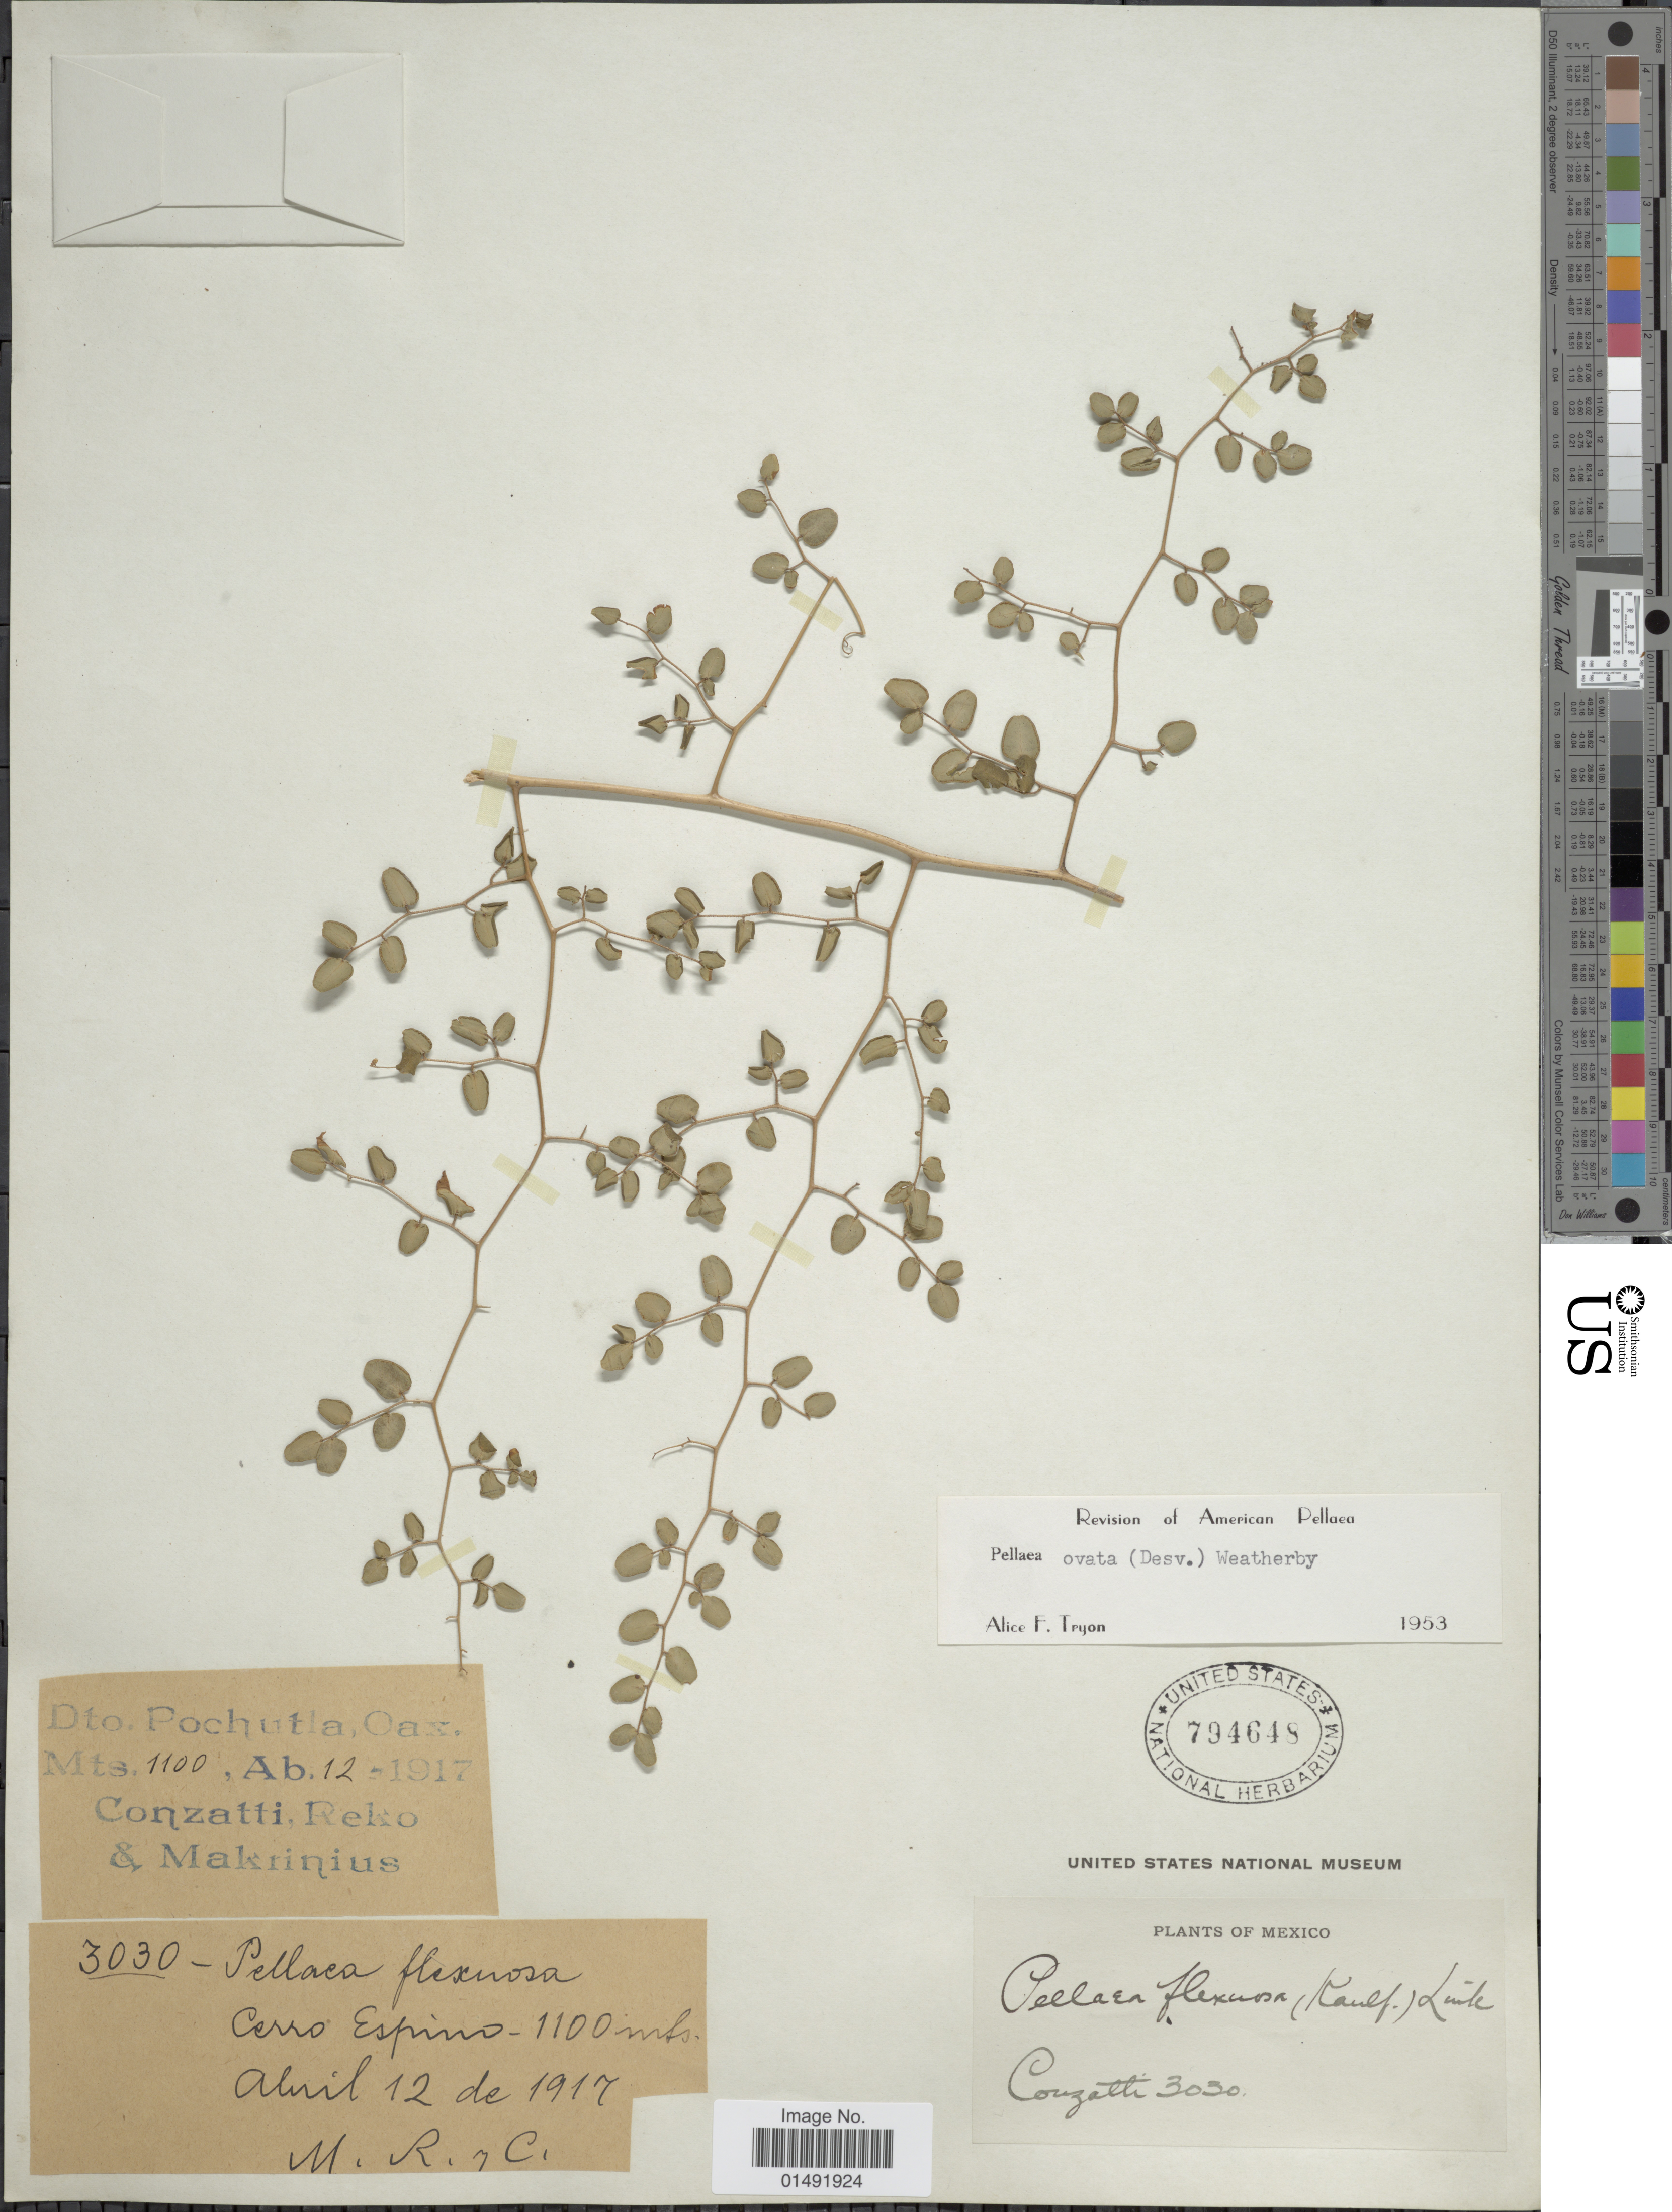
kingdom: Plantae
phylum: Tracheophyta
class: Polypodiopsida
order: Polypodiales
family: Pteridaceae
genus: Pellaea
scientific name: Pellaea ovata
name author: (Desv.) Weath.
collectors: Conzatti, --, -. Reko & Makrinus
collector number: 3030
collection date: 1917-04-12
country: Mexico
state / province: Oaxaca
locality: Cerro Espino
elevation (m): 1100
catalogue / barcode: US 794648